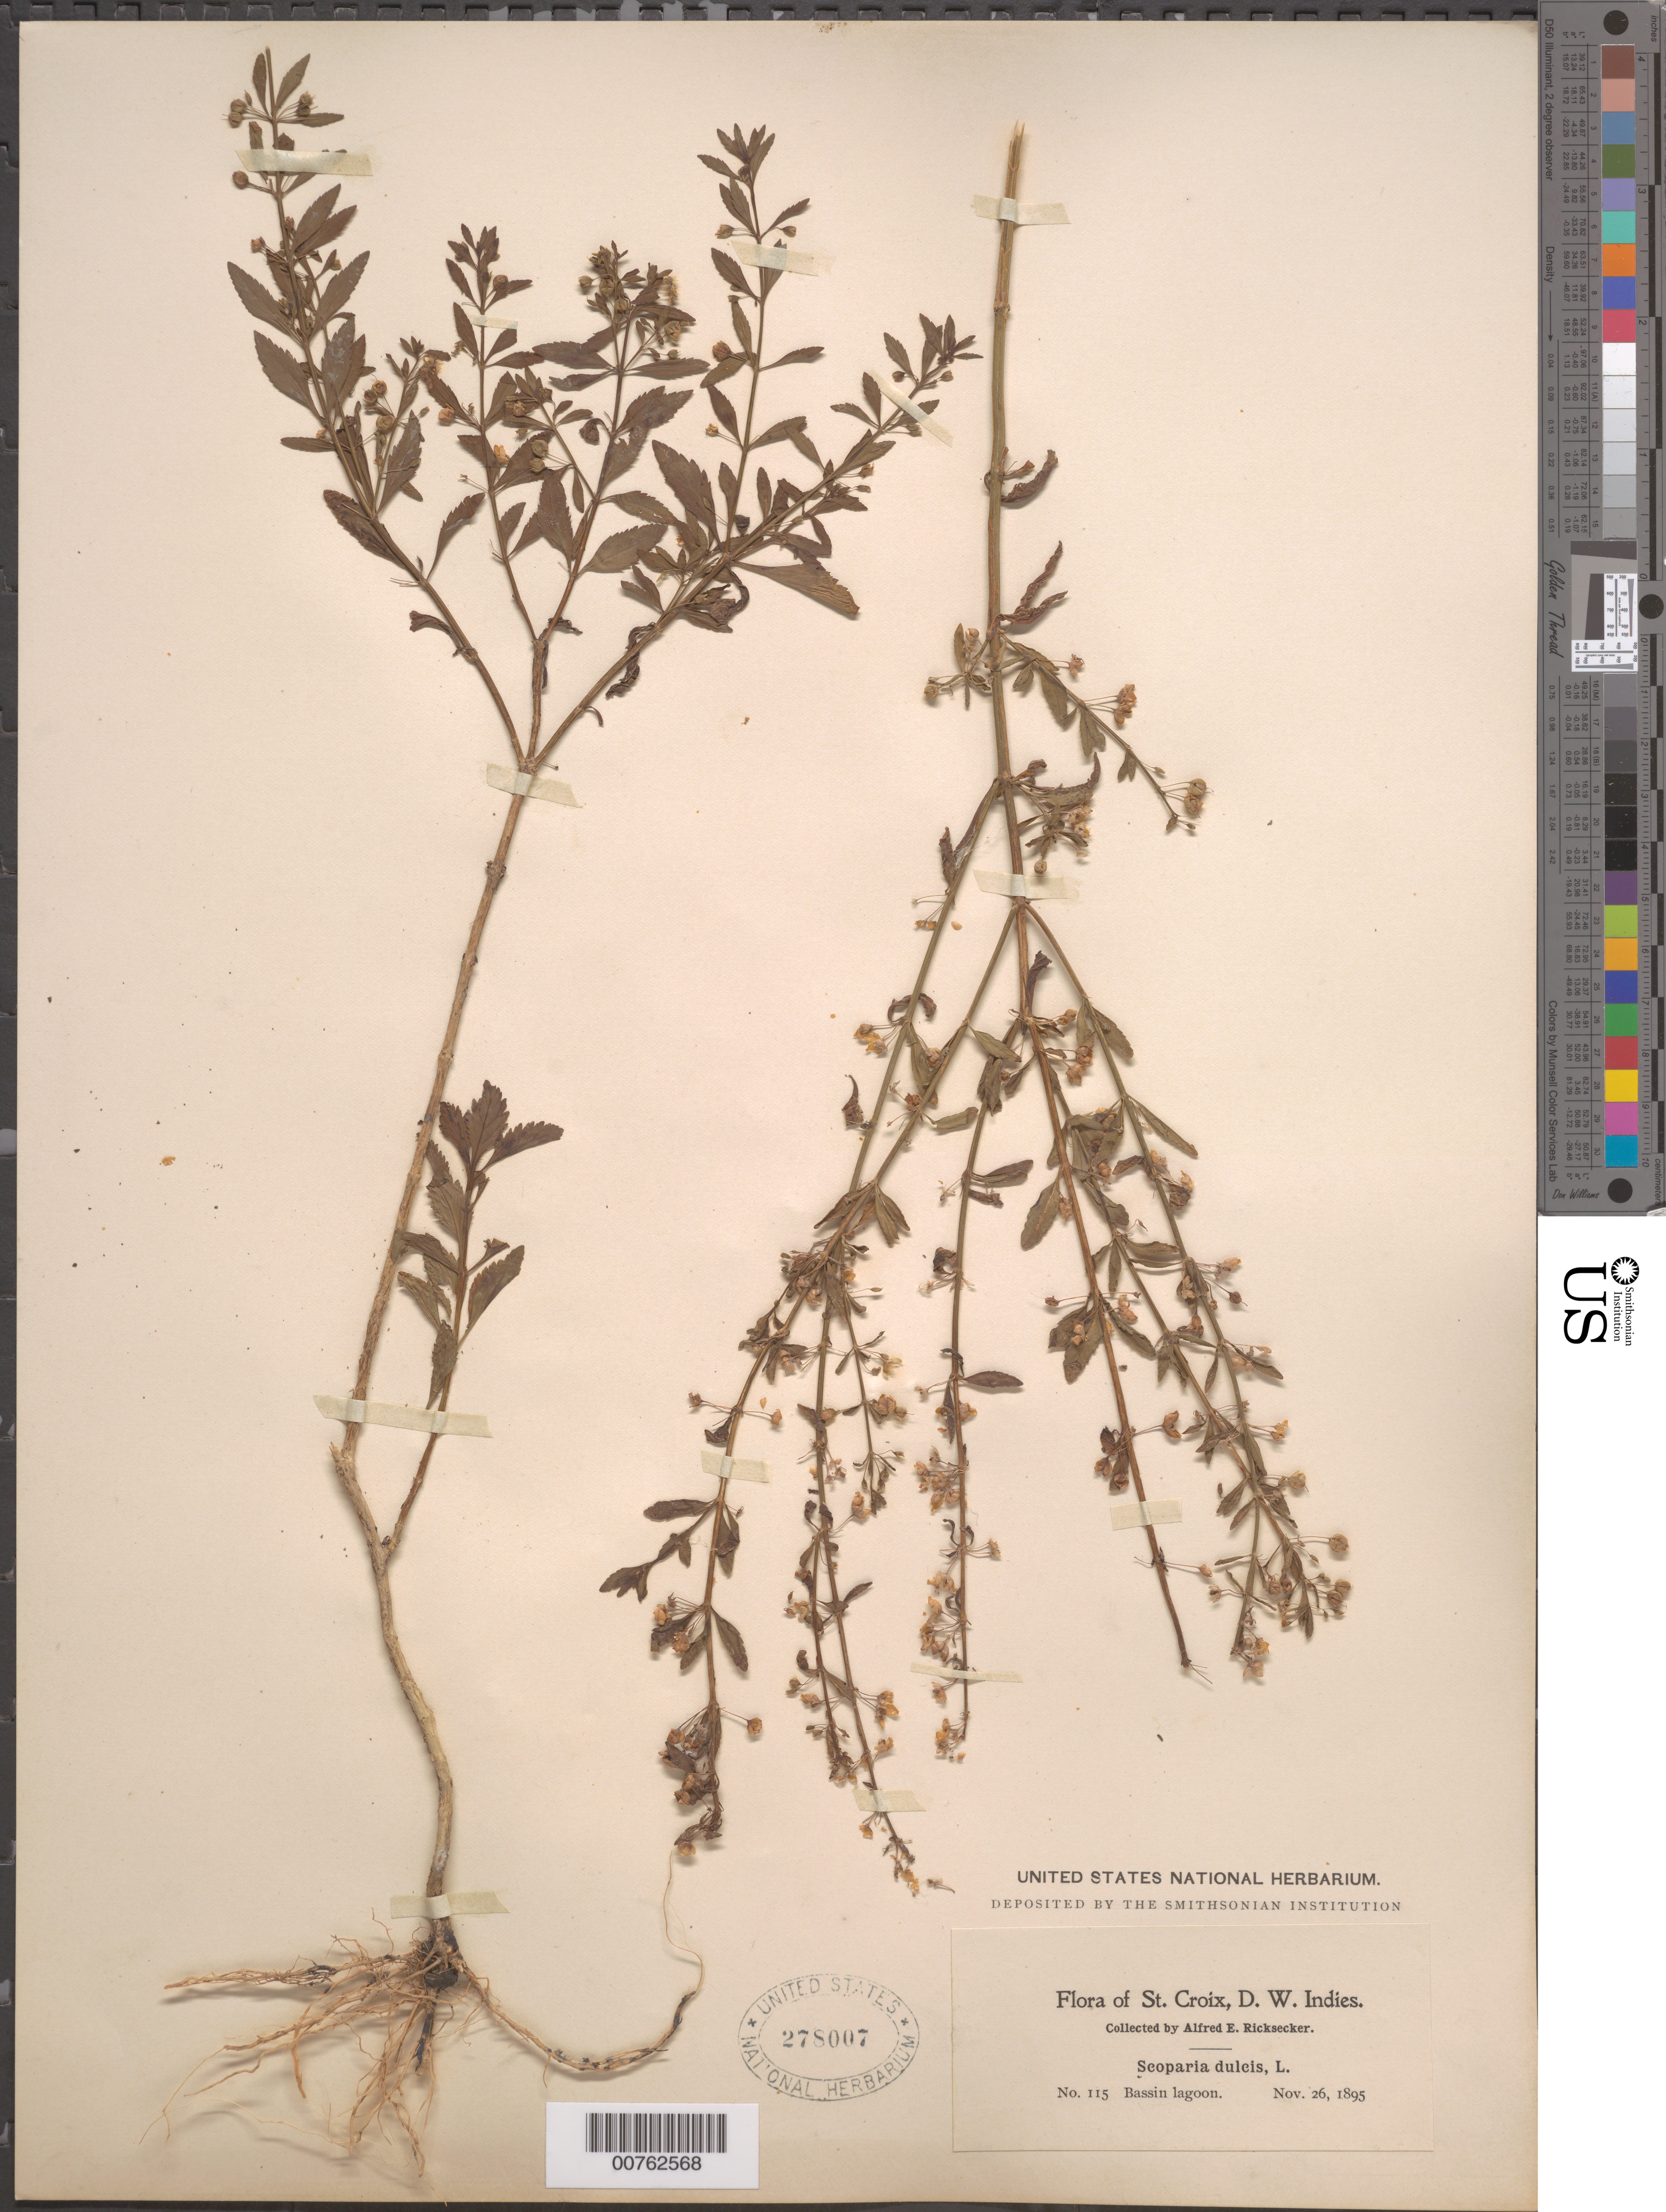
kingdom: Plantae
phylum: Tracheophyta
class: Magnoliopsida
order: Lamiales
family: Plantaginaceae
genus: Scoparia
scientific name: Scoparia dulcis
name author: L.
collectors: A. E. Ricksecker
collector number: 115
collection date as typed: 26 Nov 1895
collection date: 1895-11-26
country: U.S. Virgin Islands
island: St. Croix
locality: Bassin lagoon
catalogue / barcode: US 278007